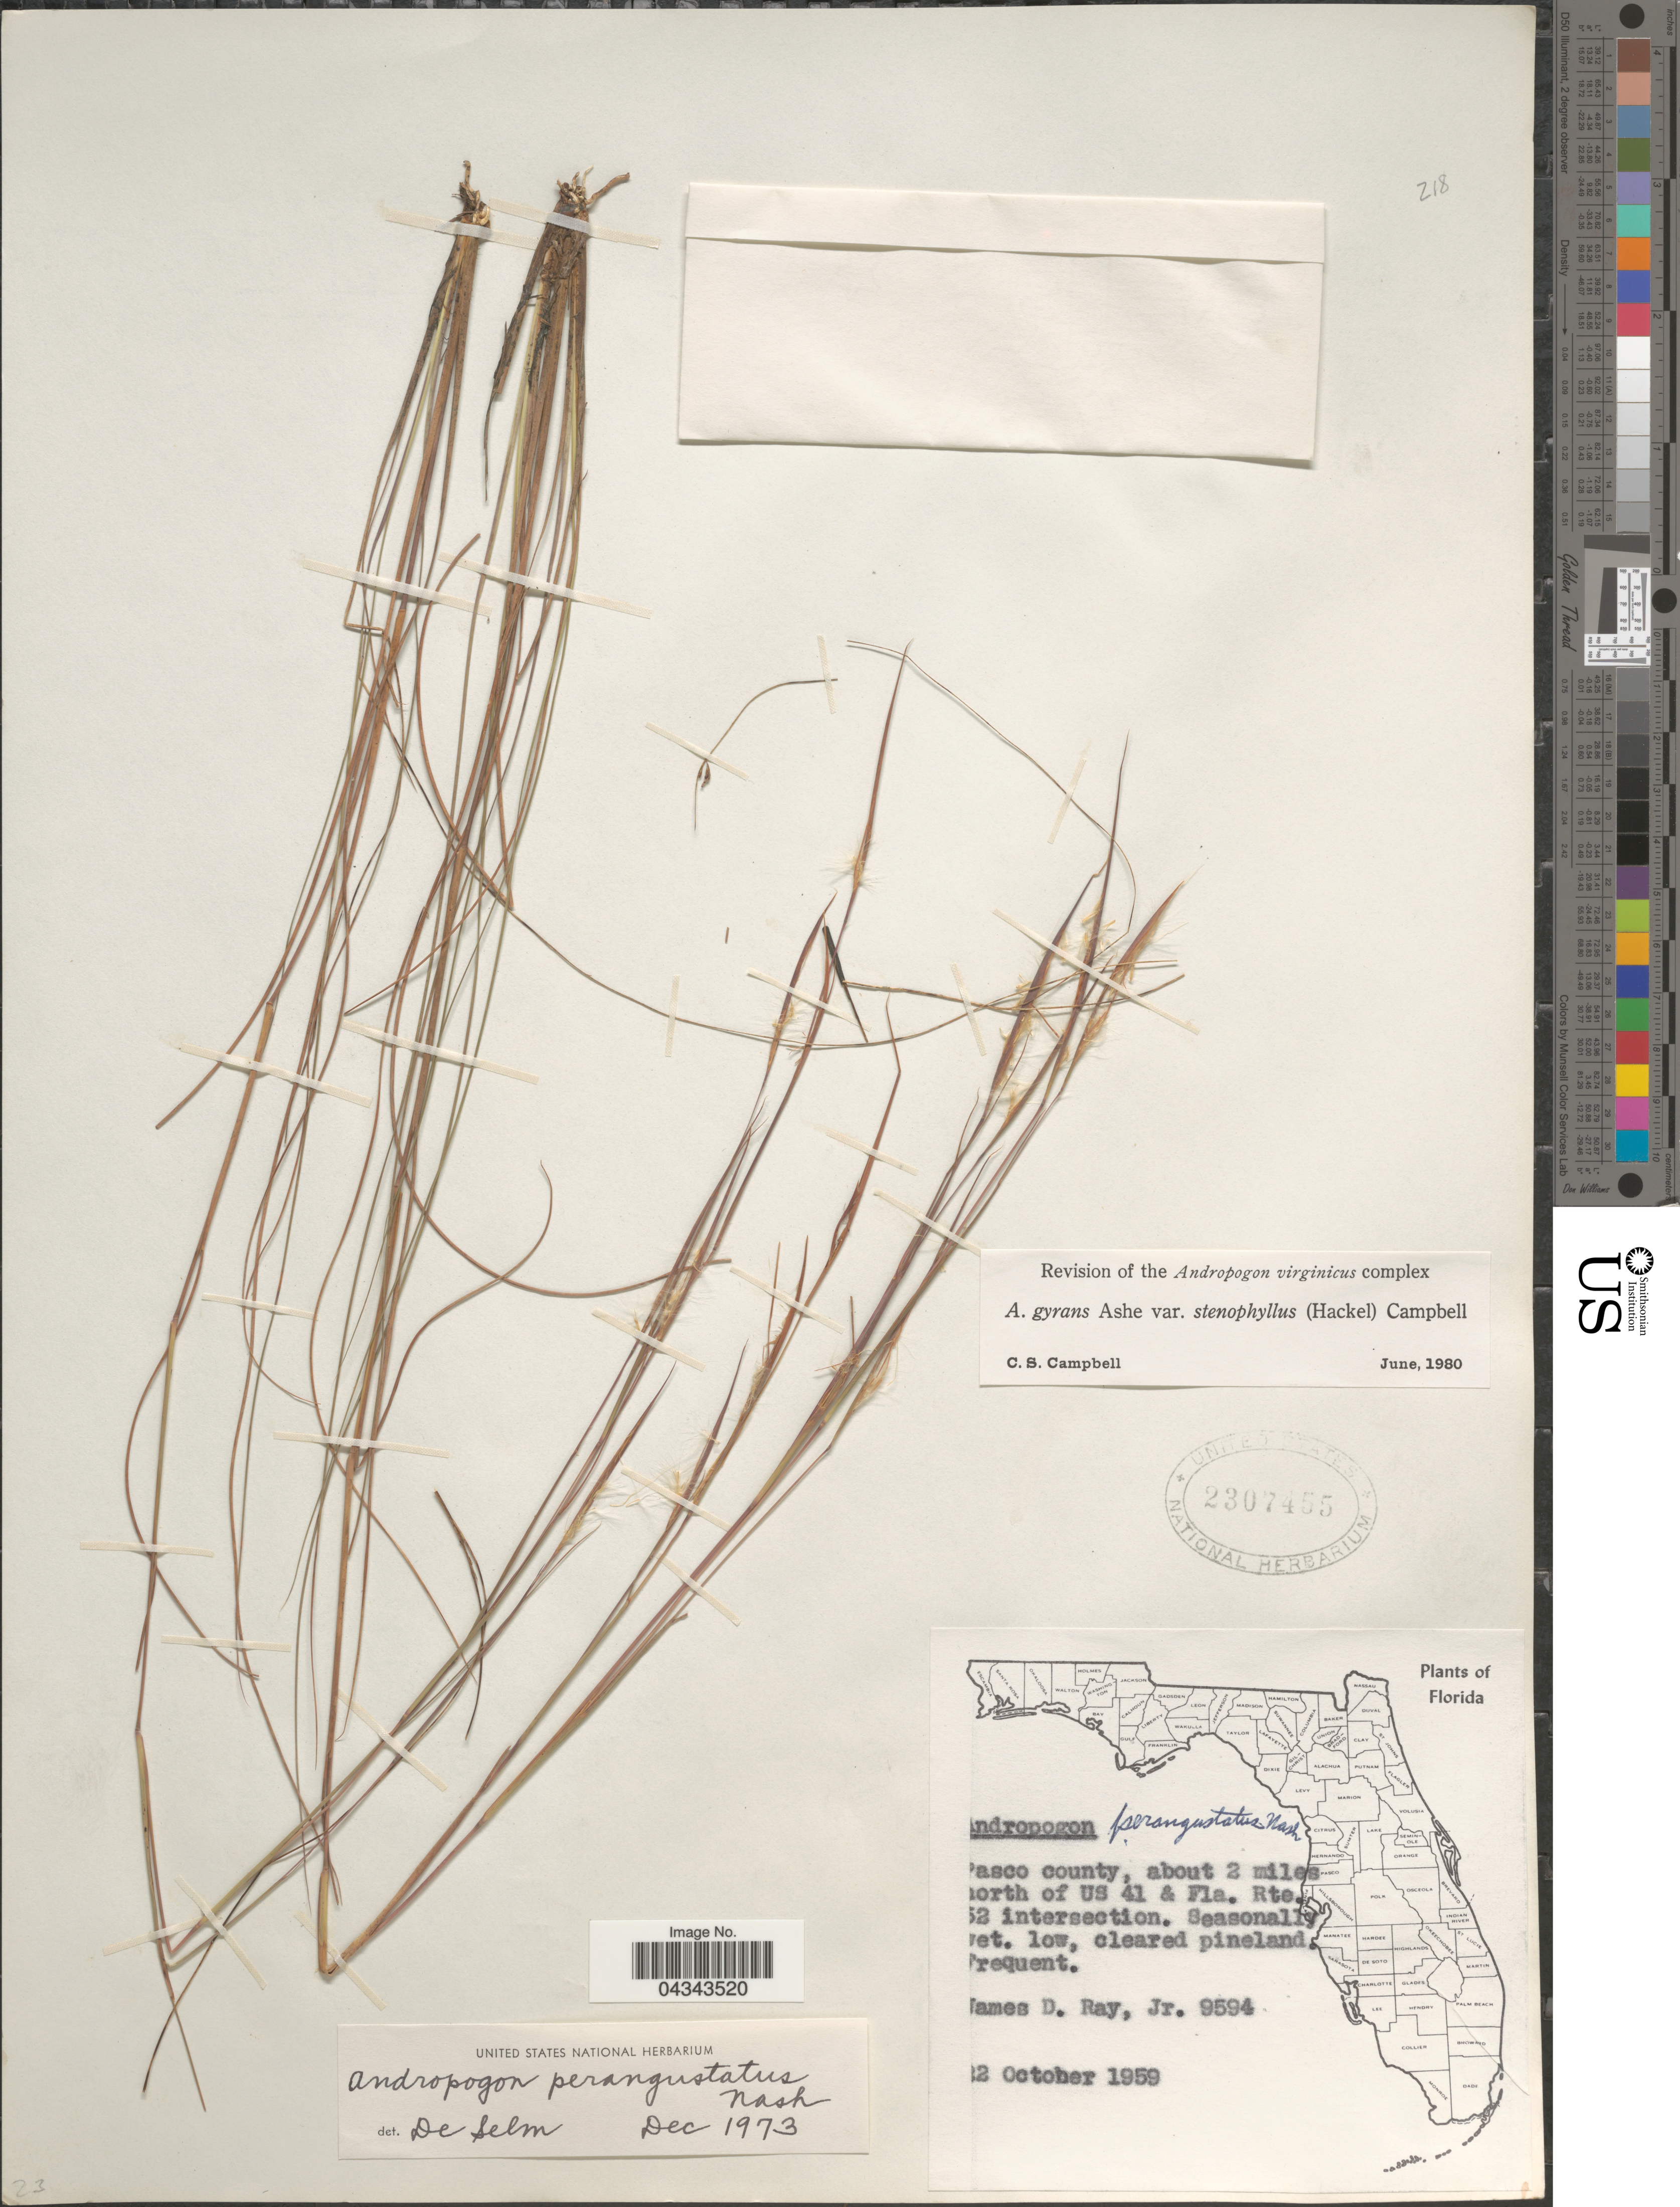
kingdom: Plantae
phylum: Tracheophyta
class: Liliopsida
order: Poales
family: Poaceae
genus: Andropogon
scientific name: Andropogon gyrans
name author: Ashe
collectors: J. D. Ray Jr.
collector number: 9594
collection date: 1959-10-22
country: United States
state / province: Florida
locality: Pasco county, about 2 miles north of US 41 & Fla. Rte. 52 intersection.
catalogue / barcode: US 2307455